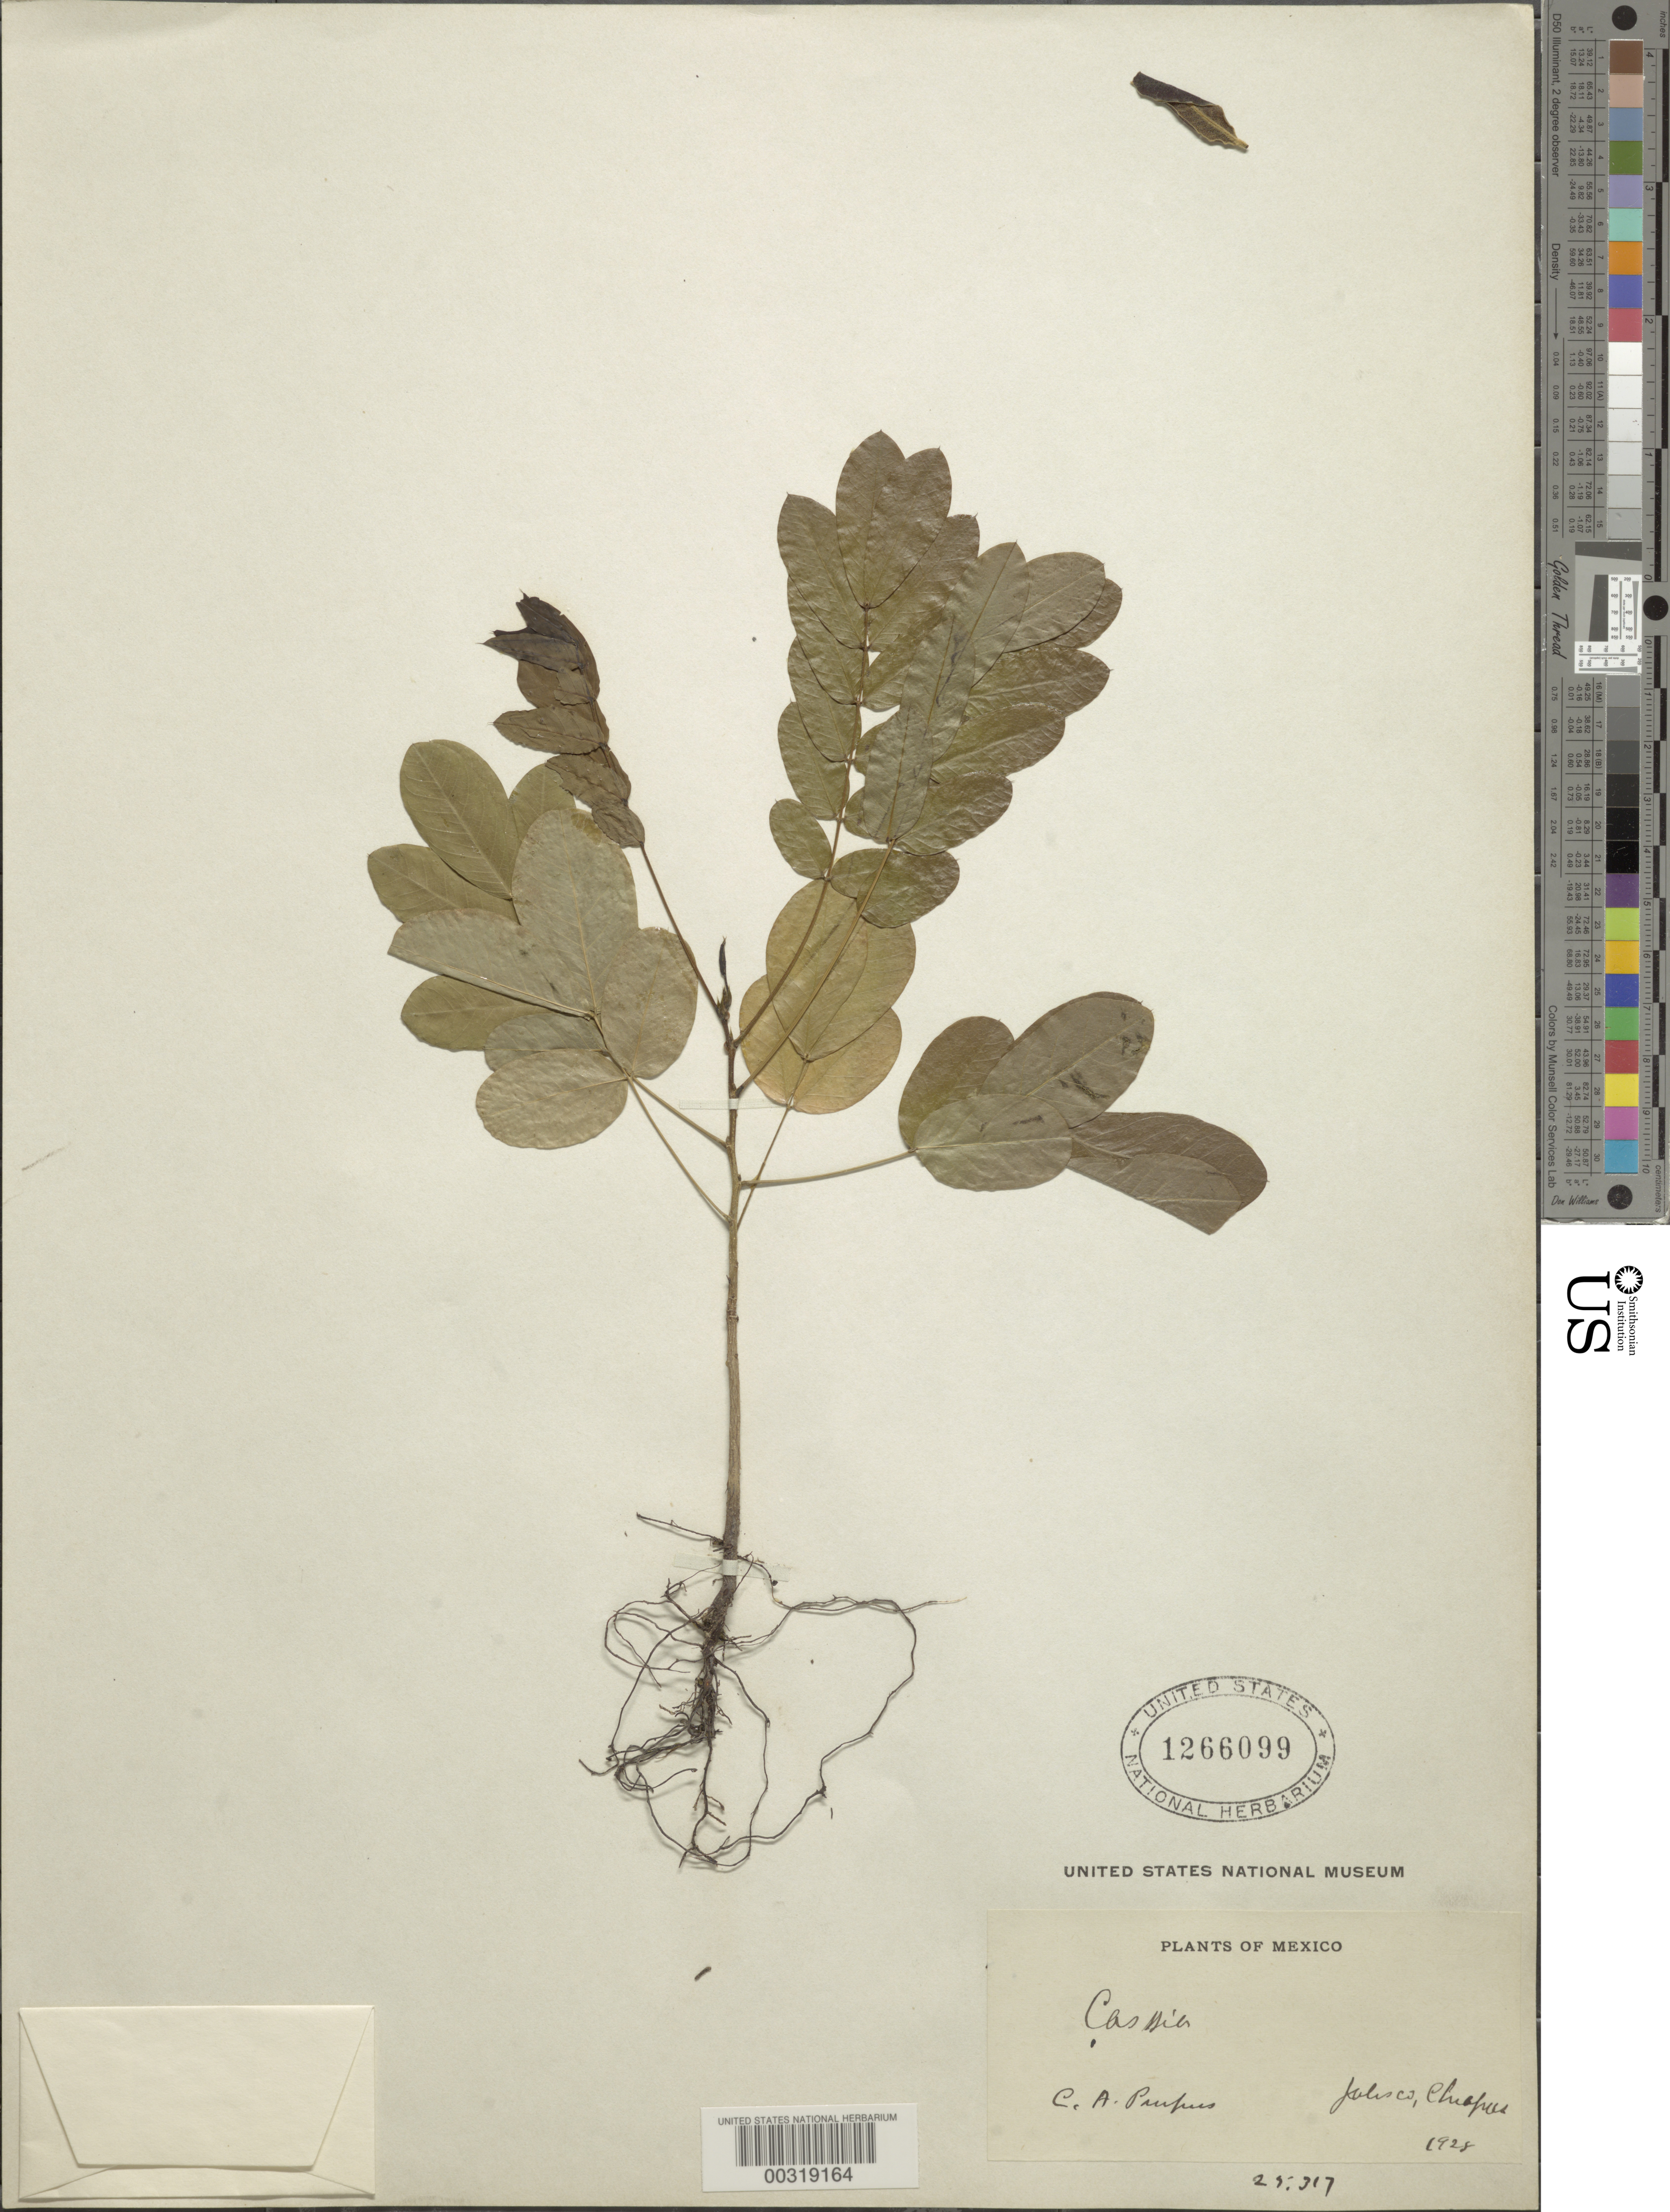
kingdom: Plantae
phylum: Tracheophyta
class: Magnoliopsida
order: Fabales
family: Fabaceae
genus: Cassia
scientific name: Cassia sp.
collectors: C. A. Purpus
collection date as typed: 1928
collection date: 1928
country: Mexico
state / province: Chiapas / Jalisco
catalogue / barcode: US 1266099